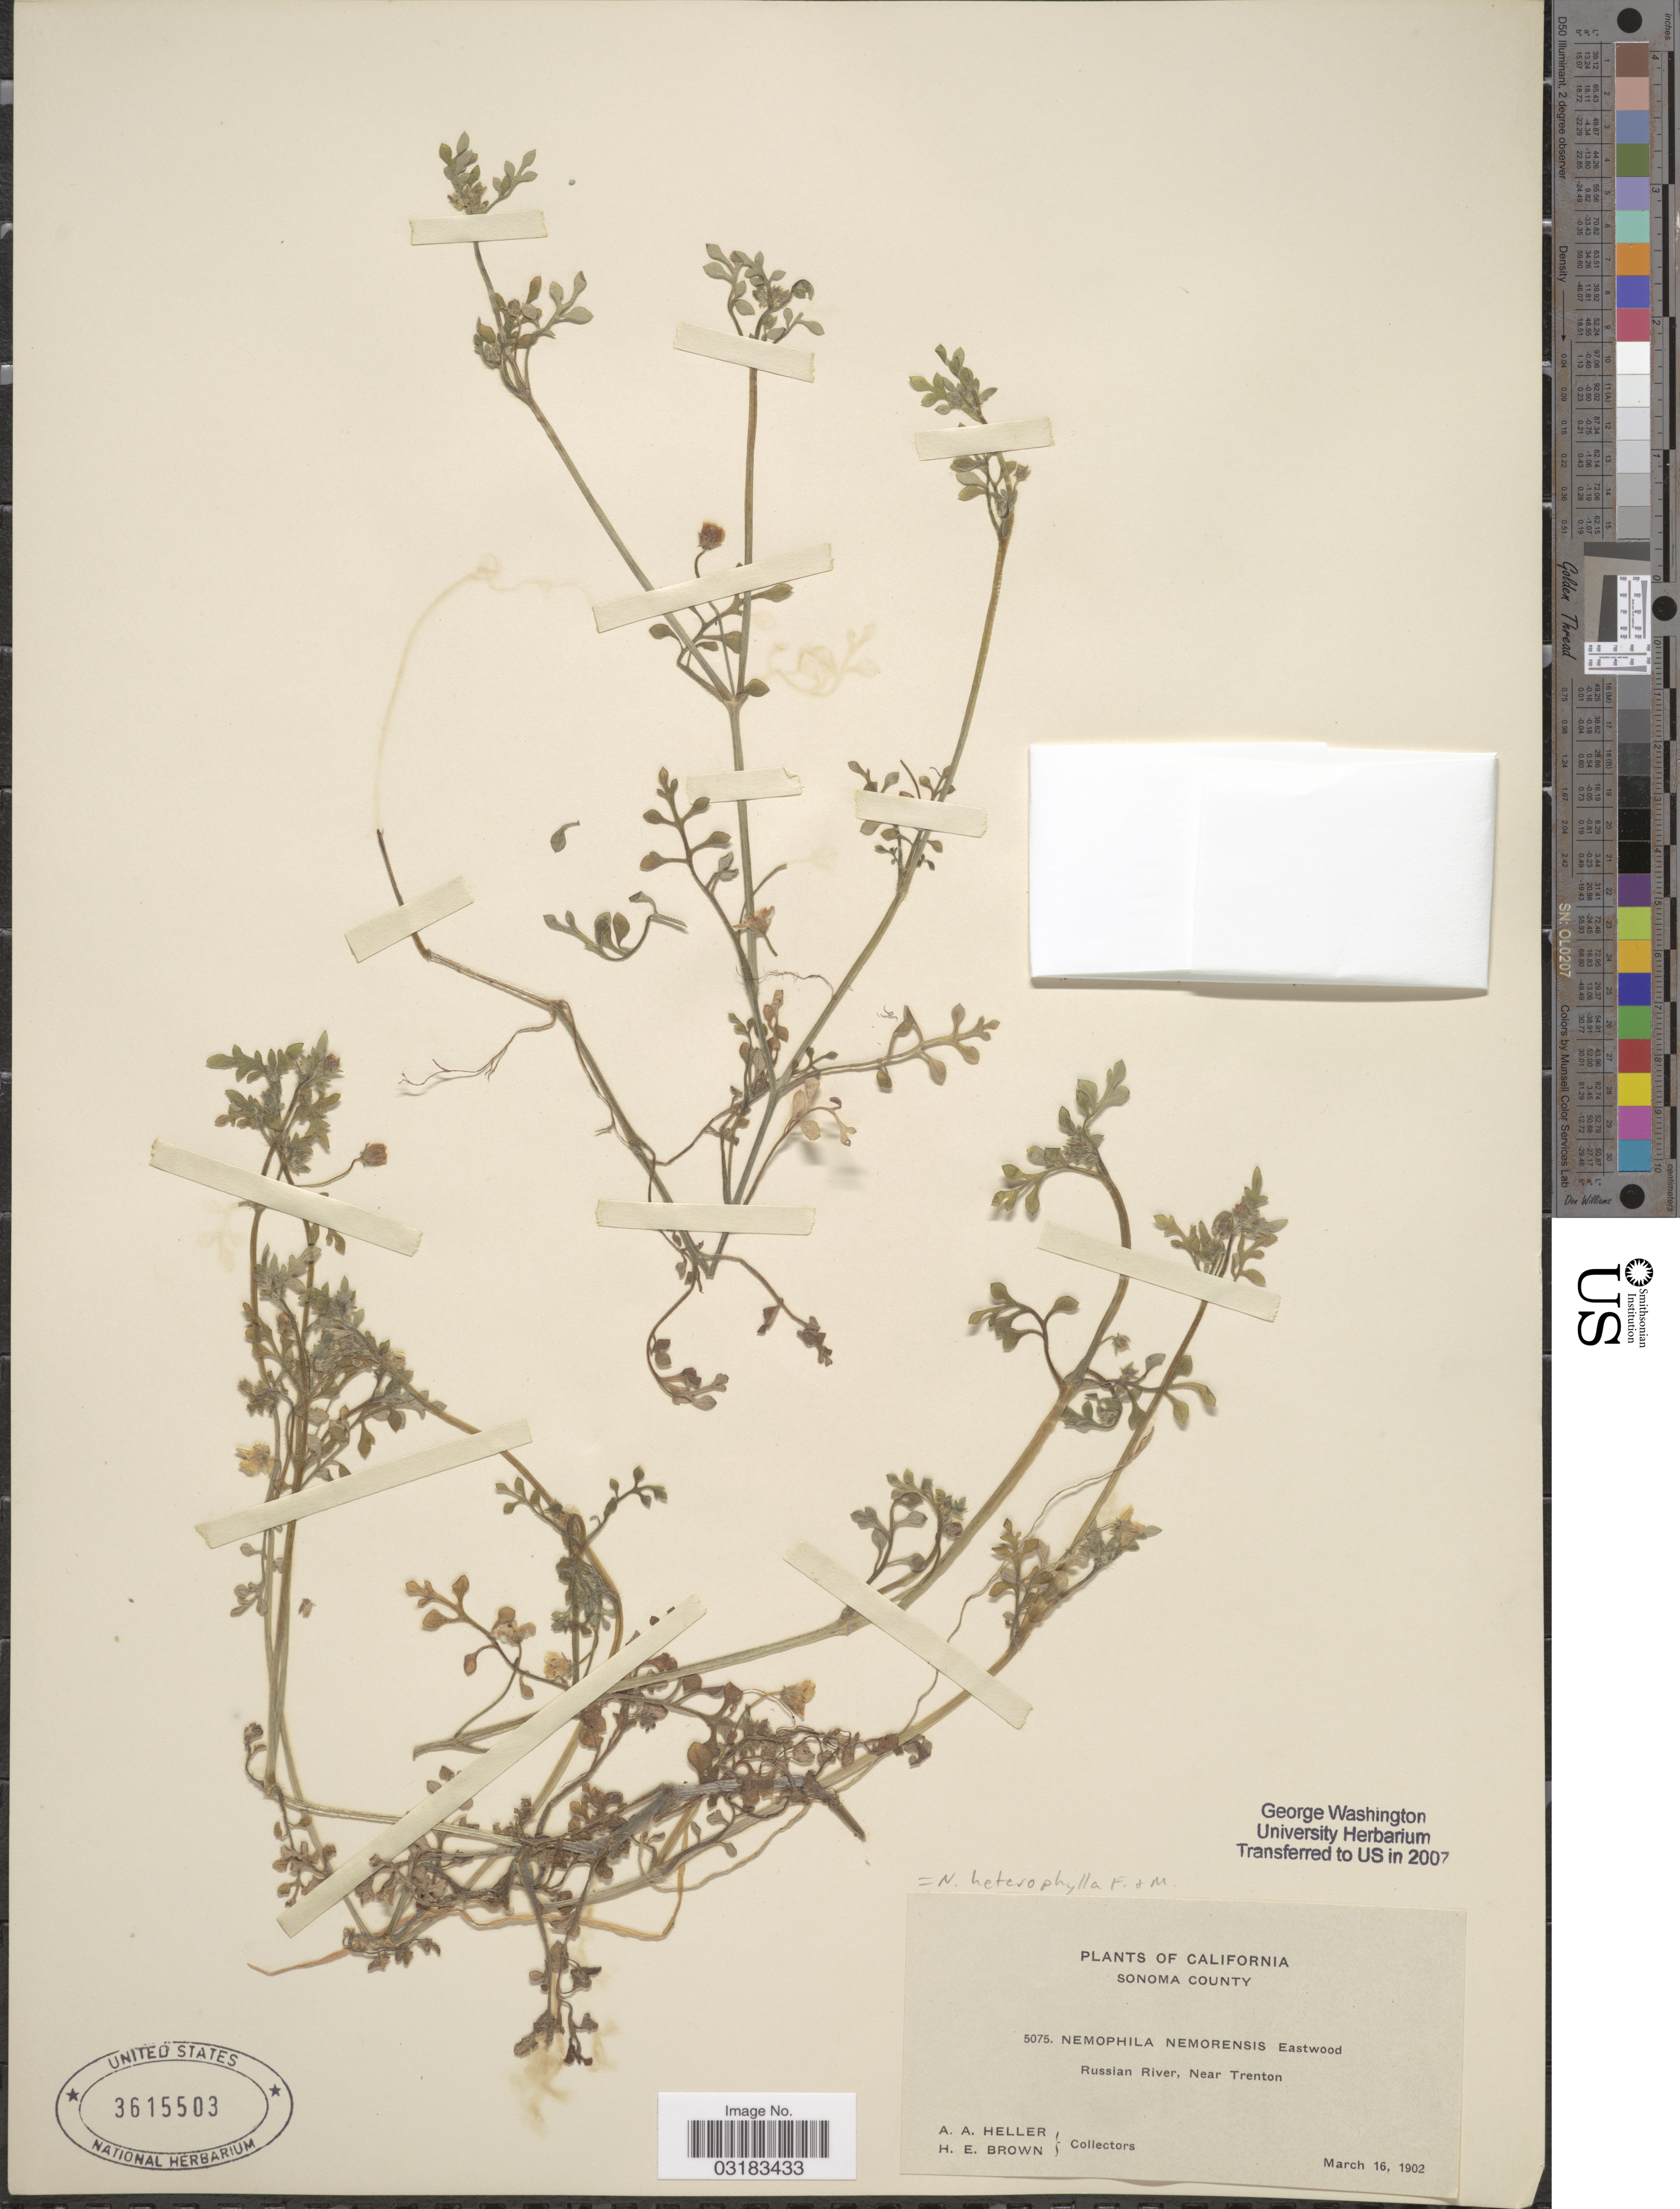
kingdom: Plantae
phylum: Tracheophyta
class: Magnoliopsida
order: Boraginales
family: Hydrophyllaceae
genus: Nemophila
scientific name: Nemophila heterophylla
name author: Fisch. & C.A. Mey.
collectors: A. A. Heller & H. E. Brown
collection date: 1902-03-16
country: United States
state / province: California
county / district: Sonoma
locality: Sonoma County. Russian River, Near Trenton.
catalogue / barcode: US 3615503